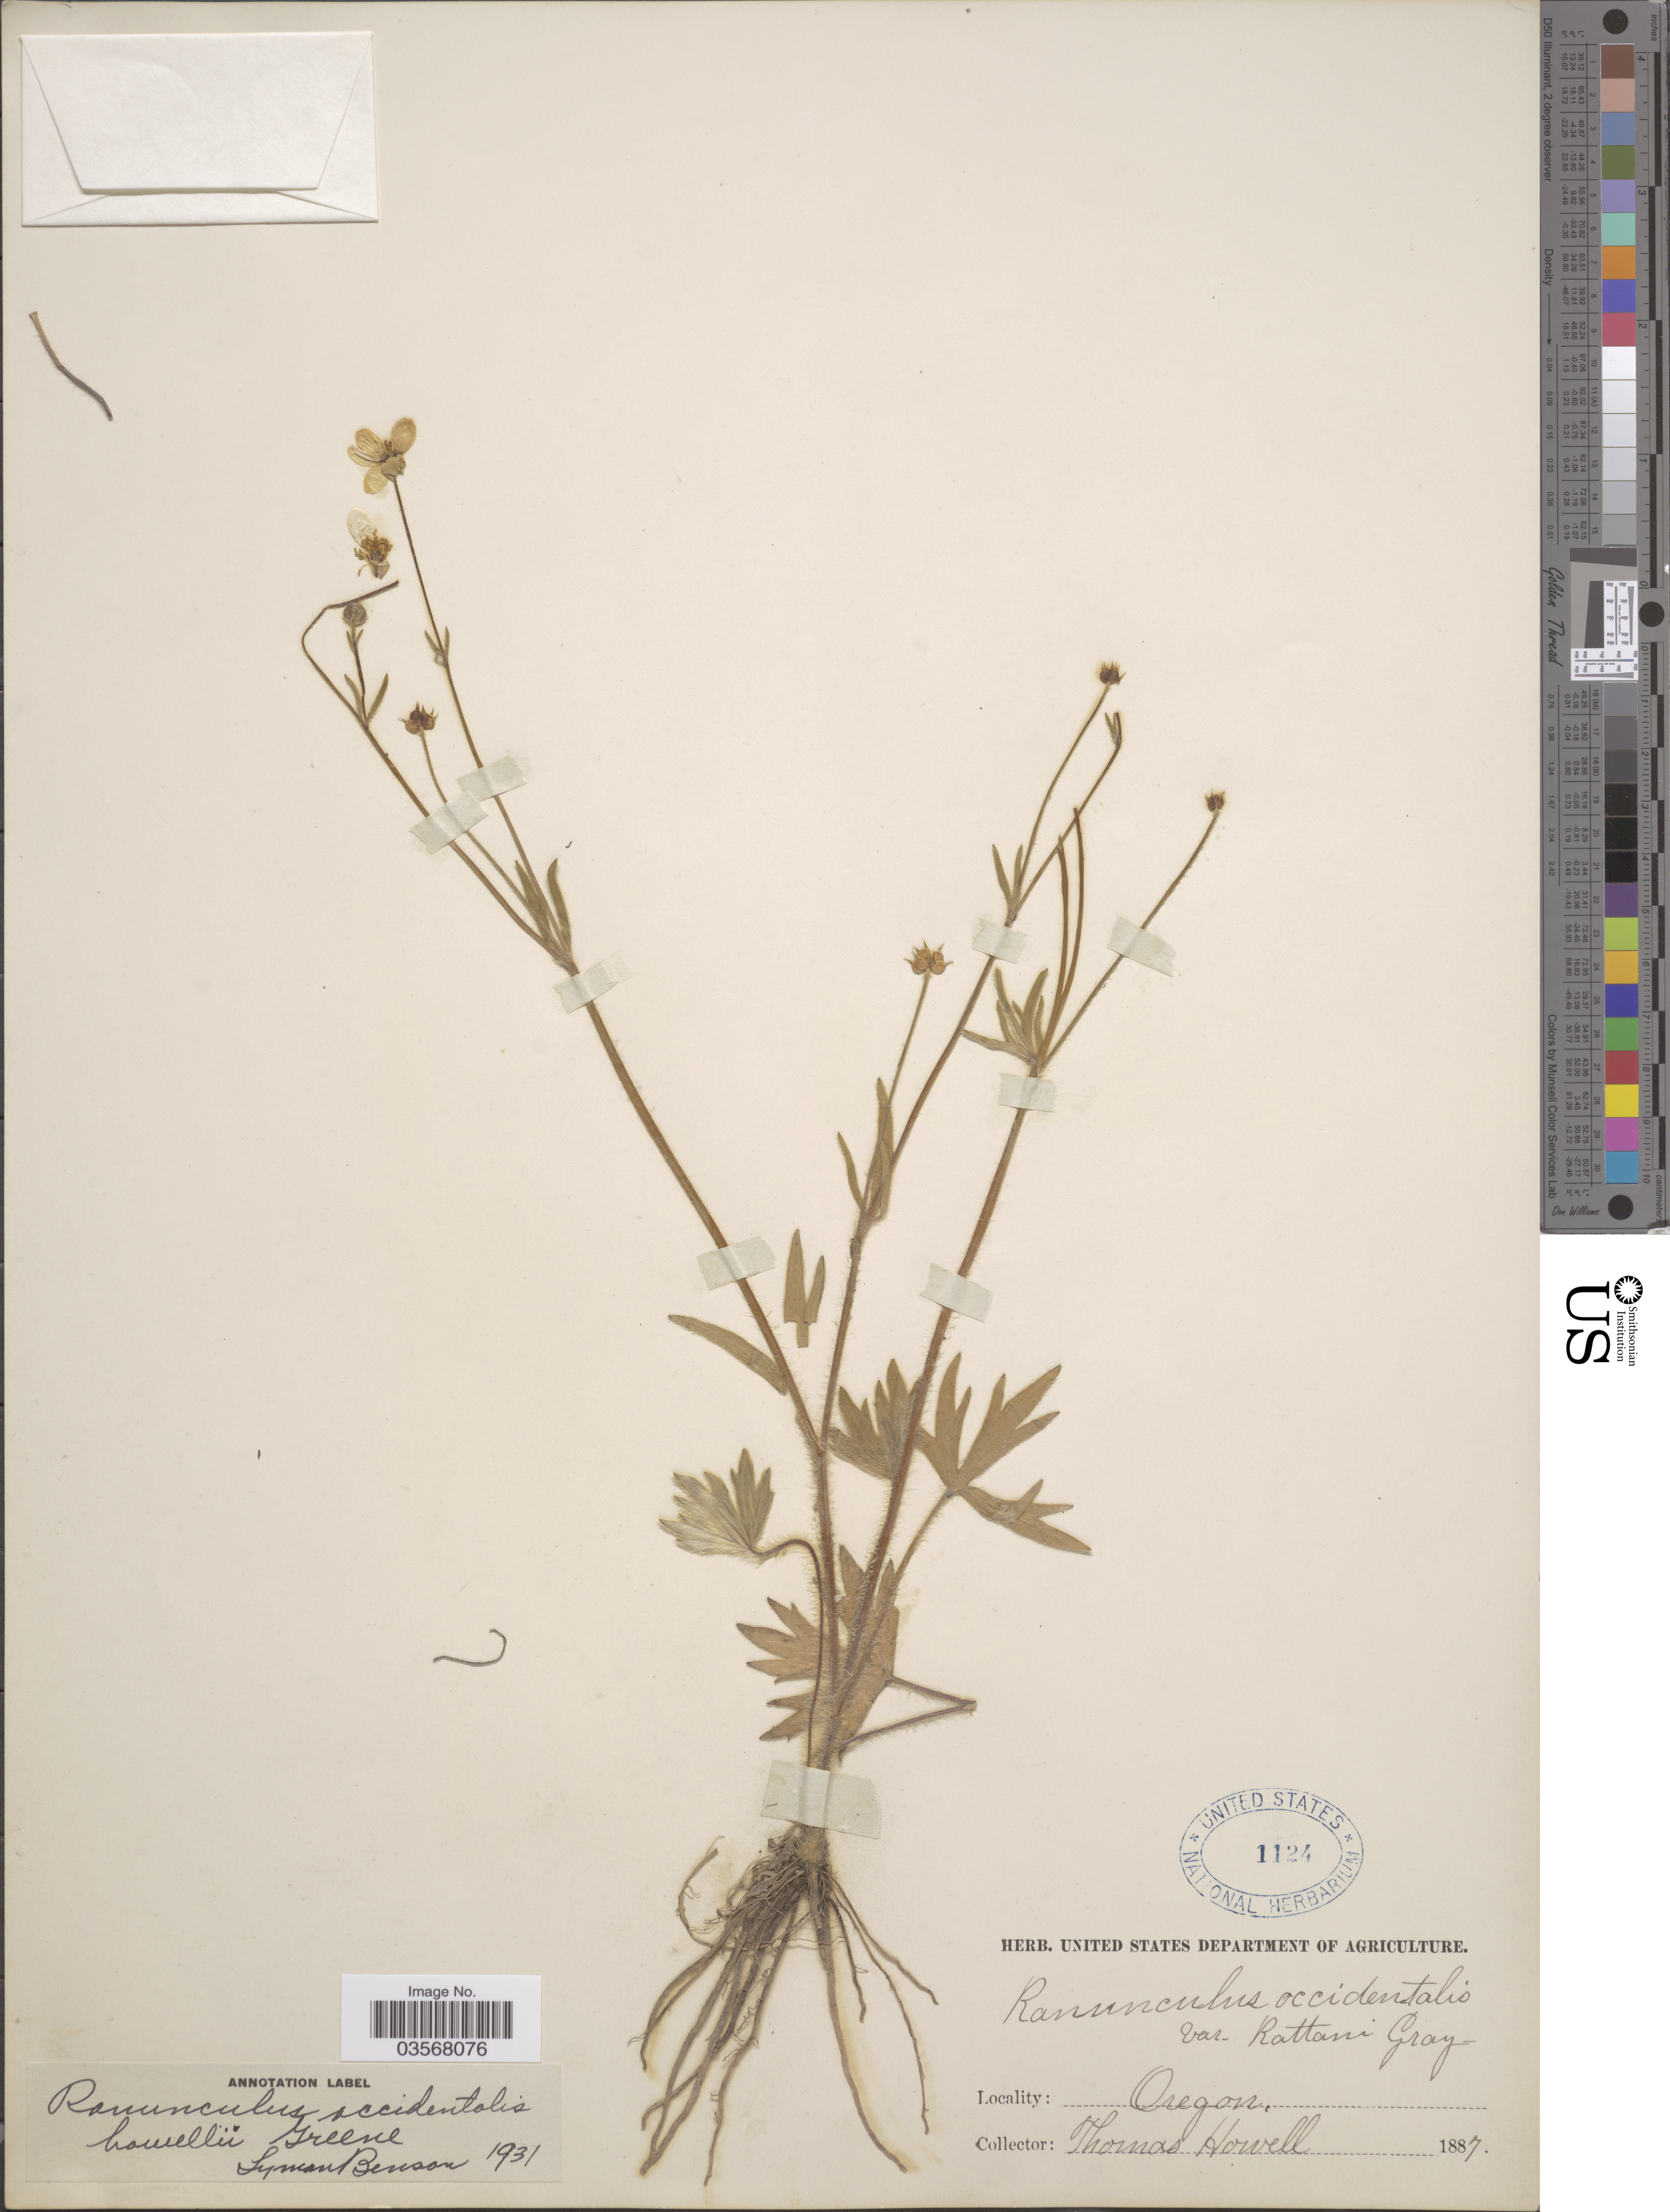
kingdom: Plantae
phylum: Tracheophyta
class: Magnoliopsida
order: Ranunculales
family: Ranunculaceae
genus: Ranunculus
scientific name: Ranunculus occidentalis var. howellii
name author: Greene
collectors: T. Howell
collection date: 1887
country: United States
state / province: Oregon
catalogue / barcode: US 1124